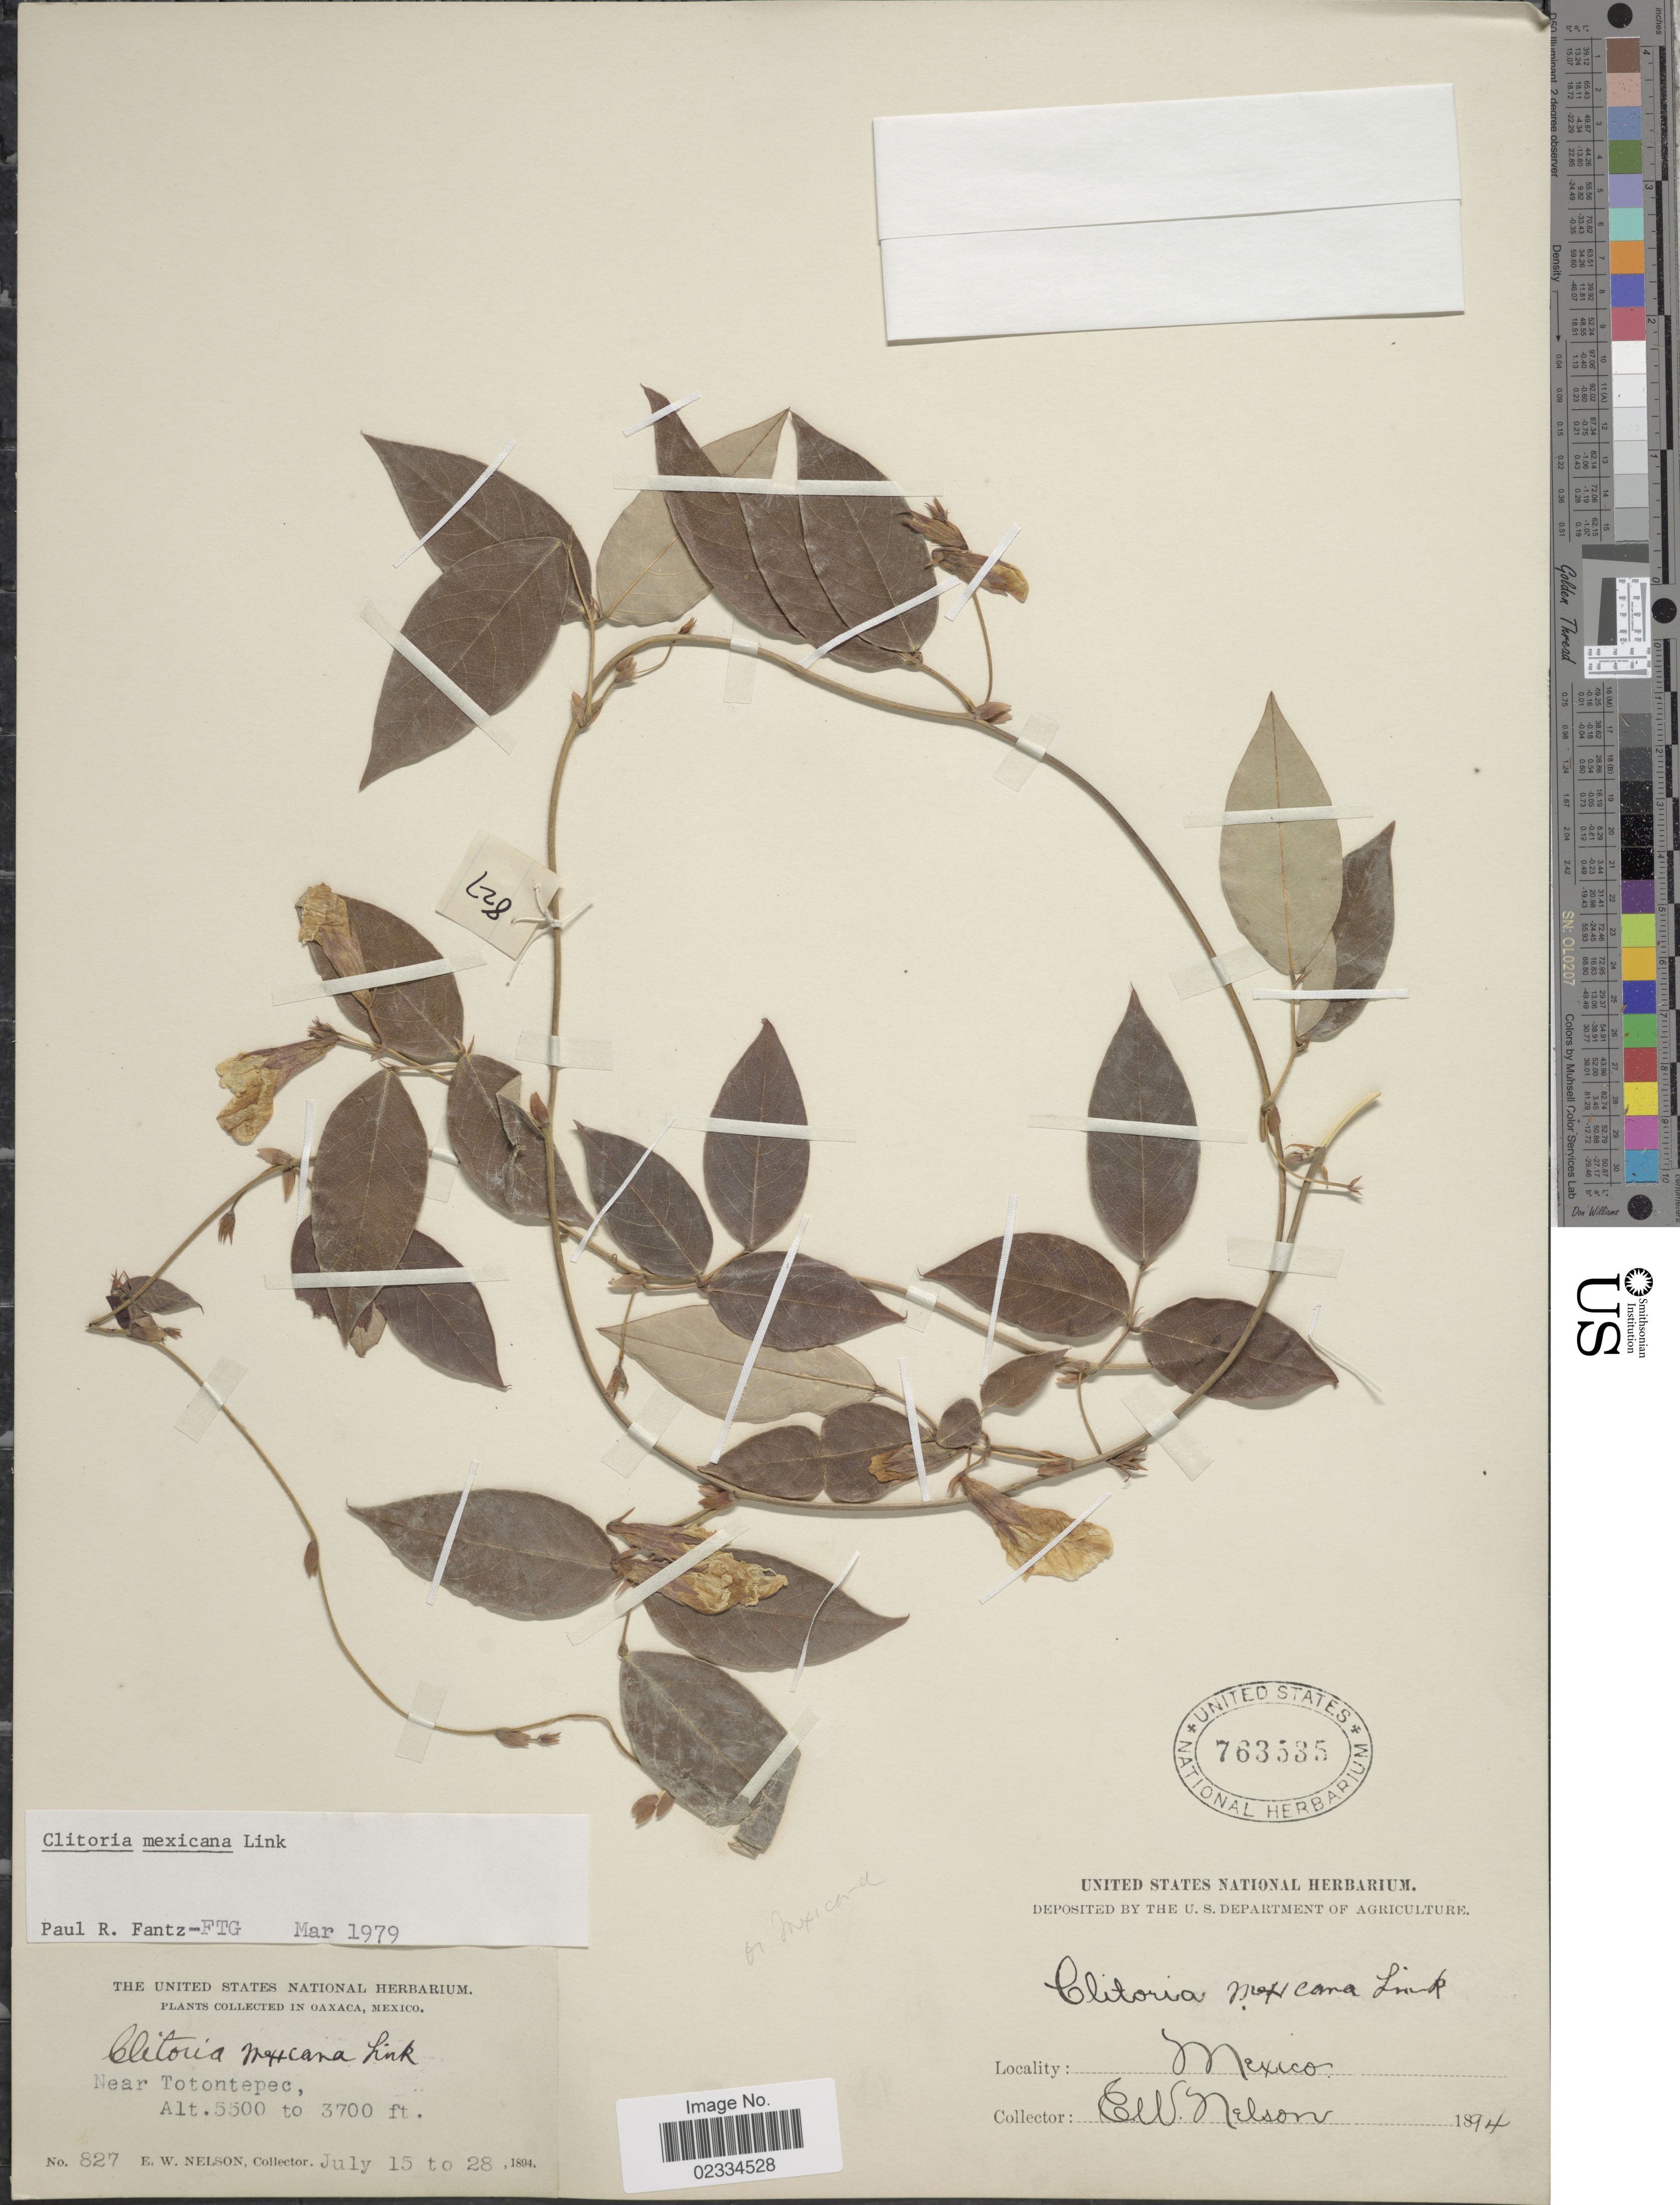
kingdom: Plantae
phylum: Tracheophyta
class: Magnoliopsida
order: Fabales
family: Fabaceae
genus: Clitoria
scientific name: Clitoria mexicana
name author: Link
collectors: E. W. Nelson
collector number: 827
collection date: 1894-07-15/1894-07-28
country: Mexico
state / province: Oaxaca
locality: Near Totontepec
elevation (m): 1128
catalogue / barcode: US 763535